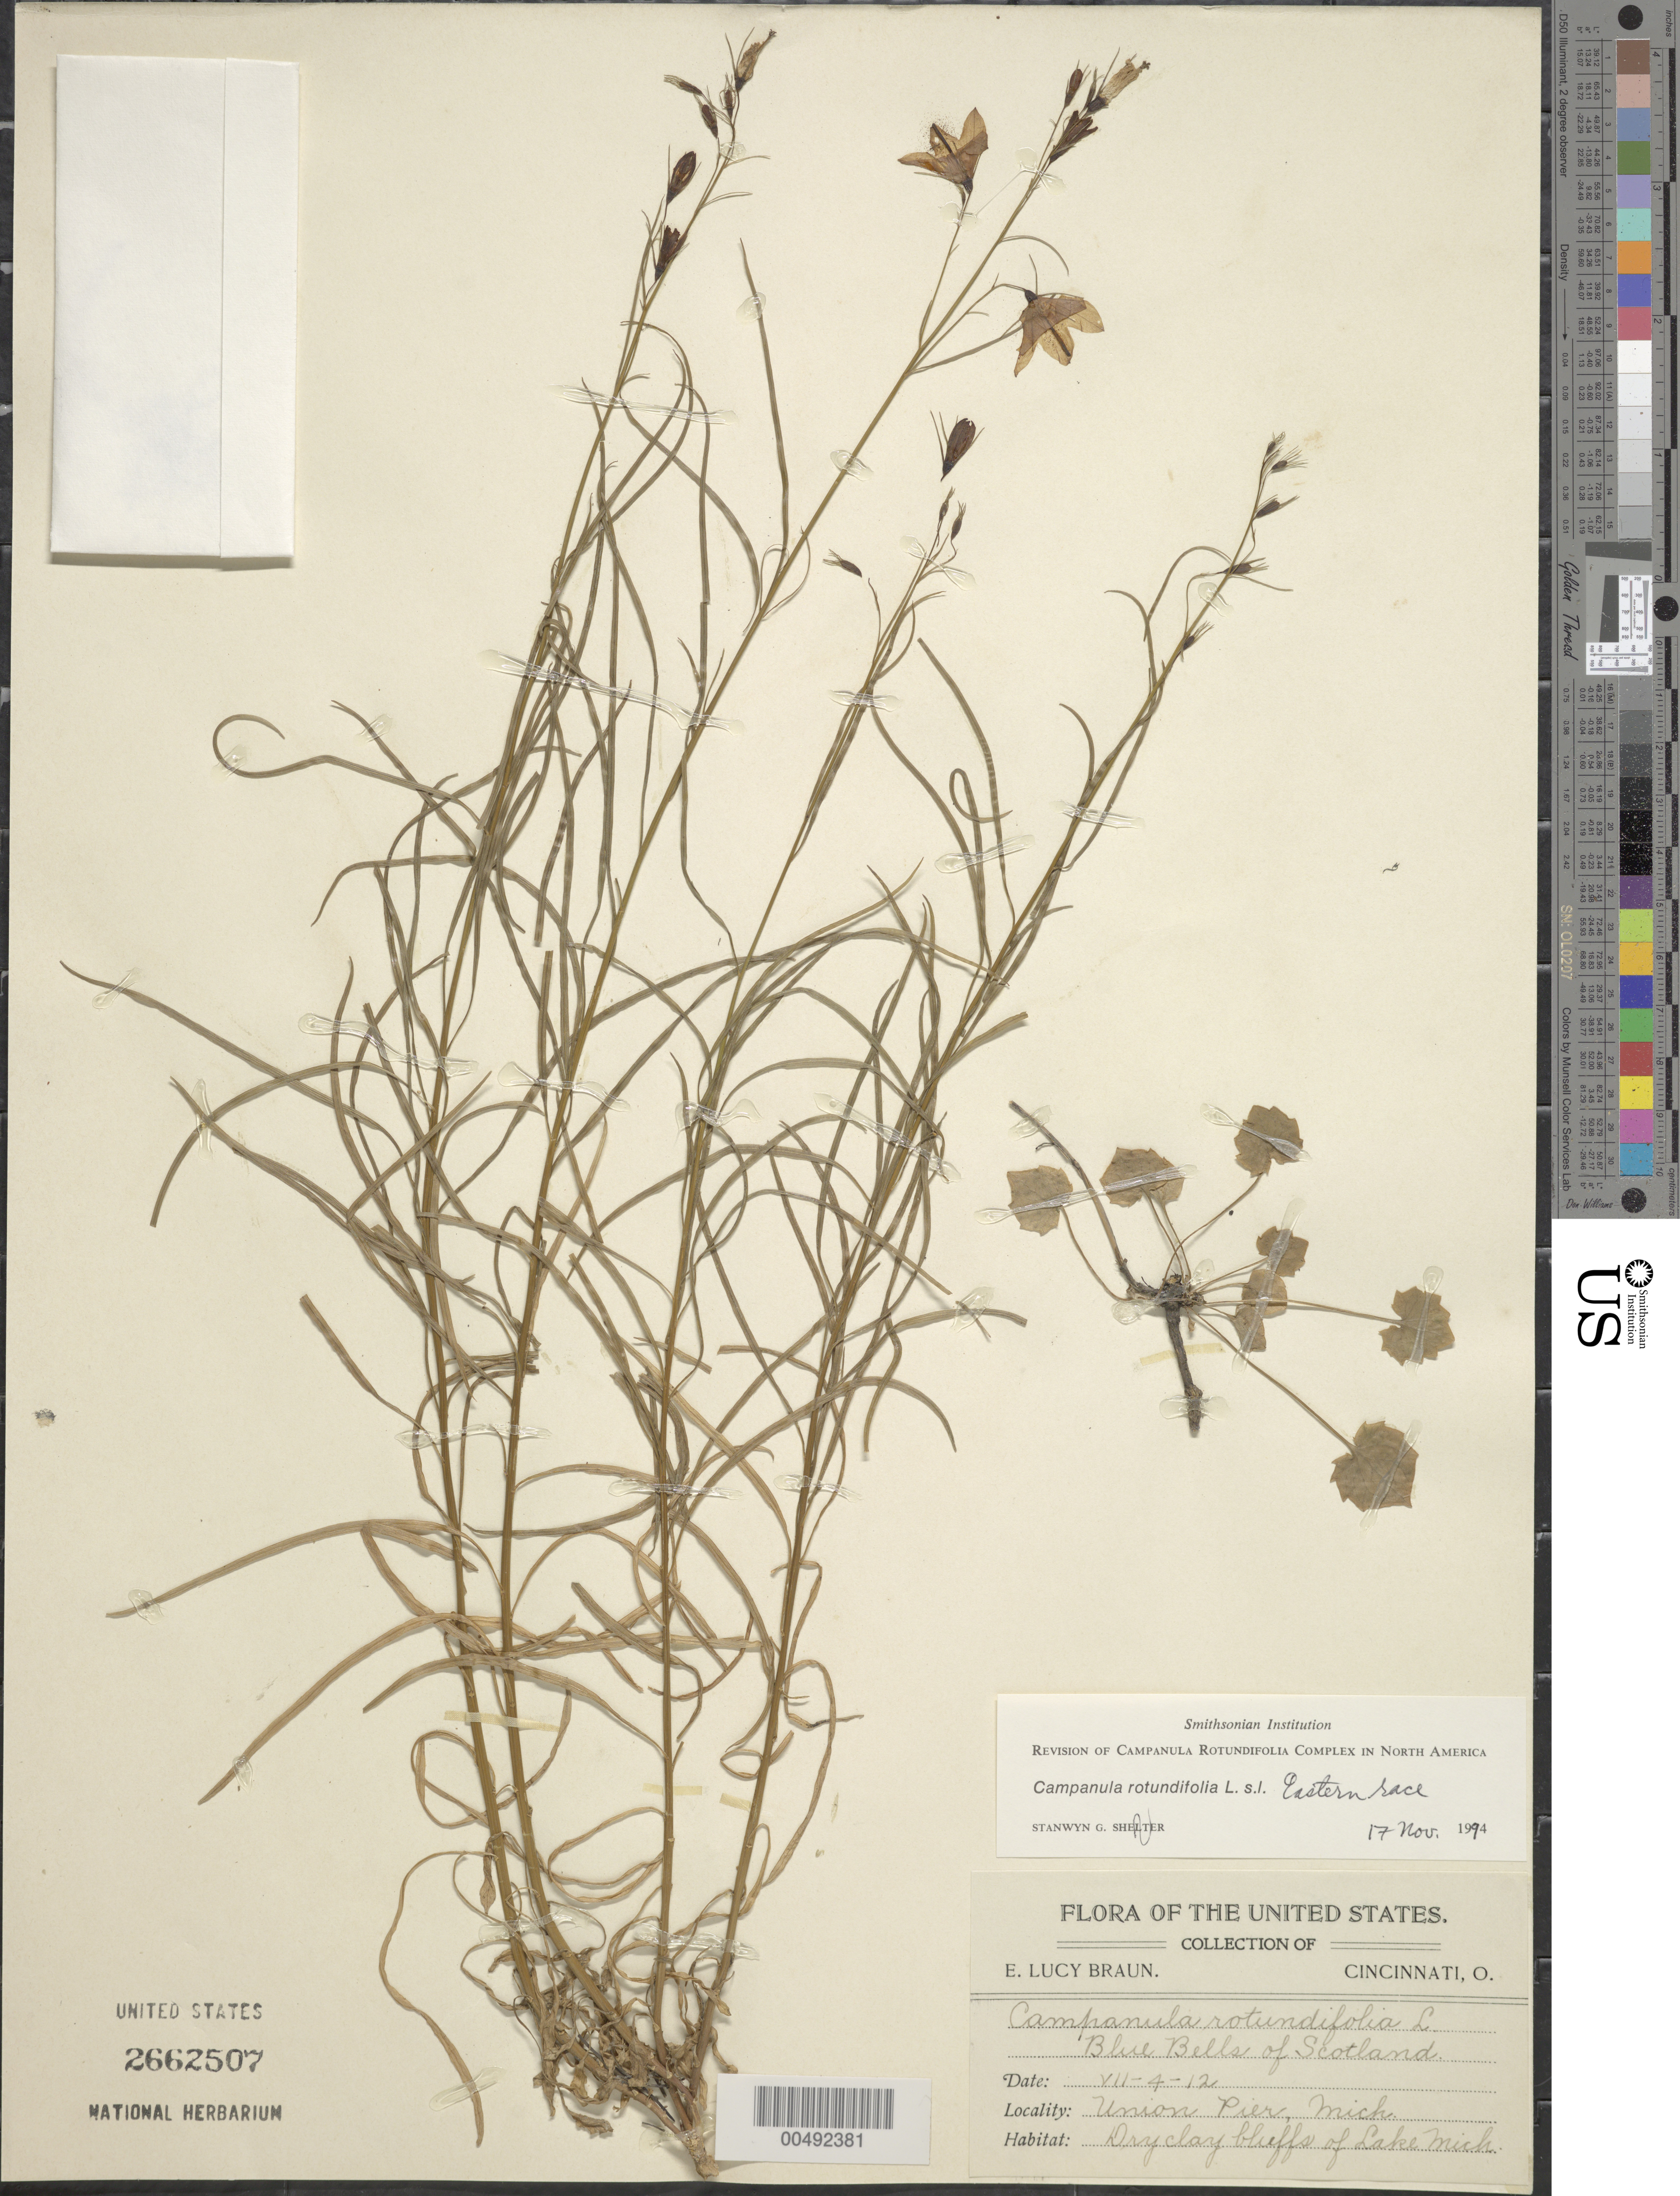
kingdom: Plantae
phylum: Tracheophyta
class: Magnoliopsida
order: Asterales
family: Campanulaceae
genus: Campanula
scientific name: Campanula rotundifolia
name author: L.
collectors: E. L. Braun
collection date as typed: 04 Jul 1912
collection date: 1912-07-04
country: United States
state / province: Michigan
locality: Union Pier, Lake Michigan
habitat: dry clay bluffs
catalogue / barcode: US 2662507